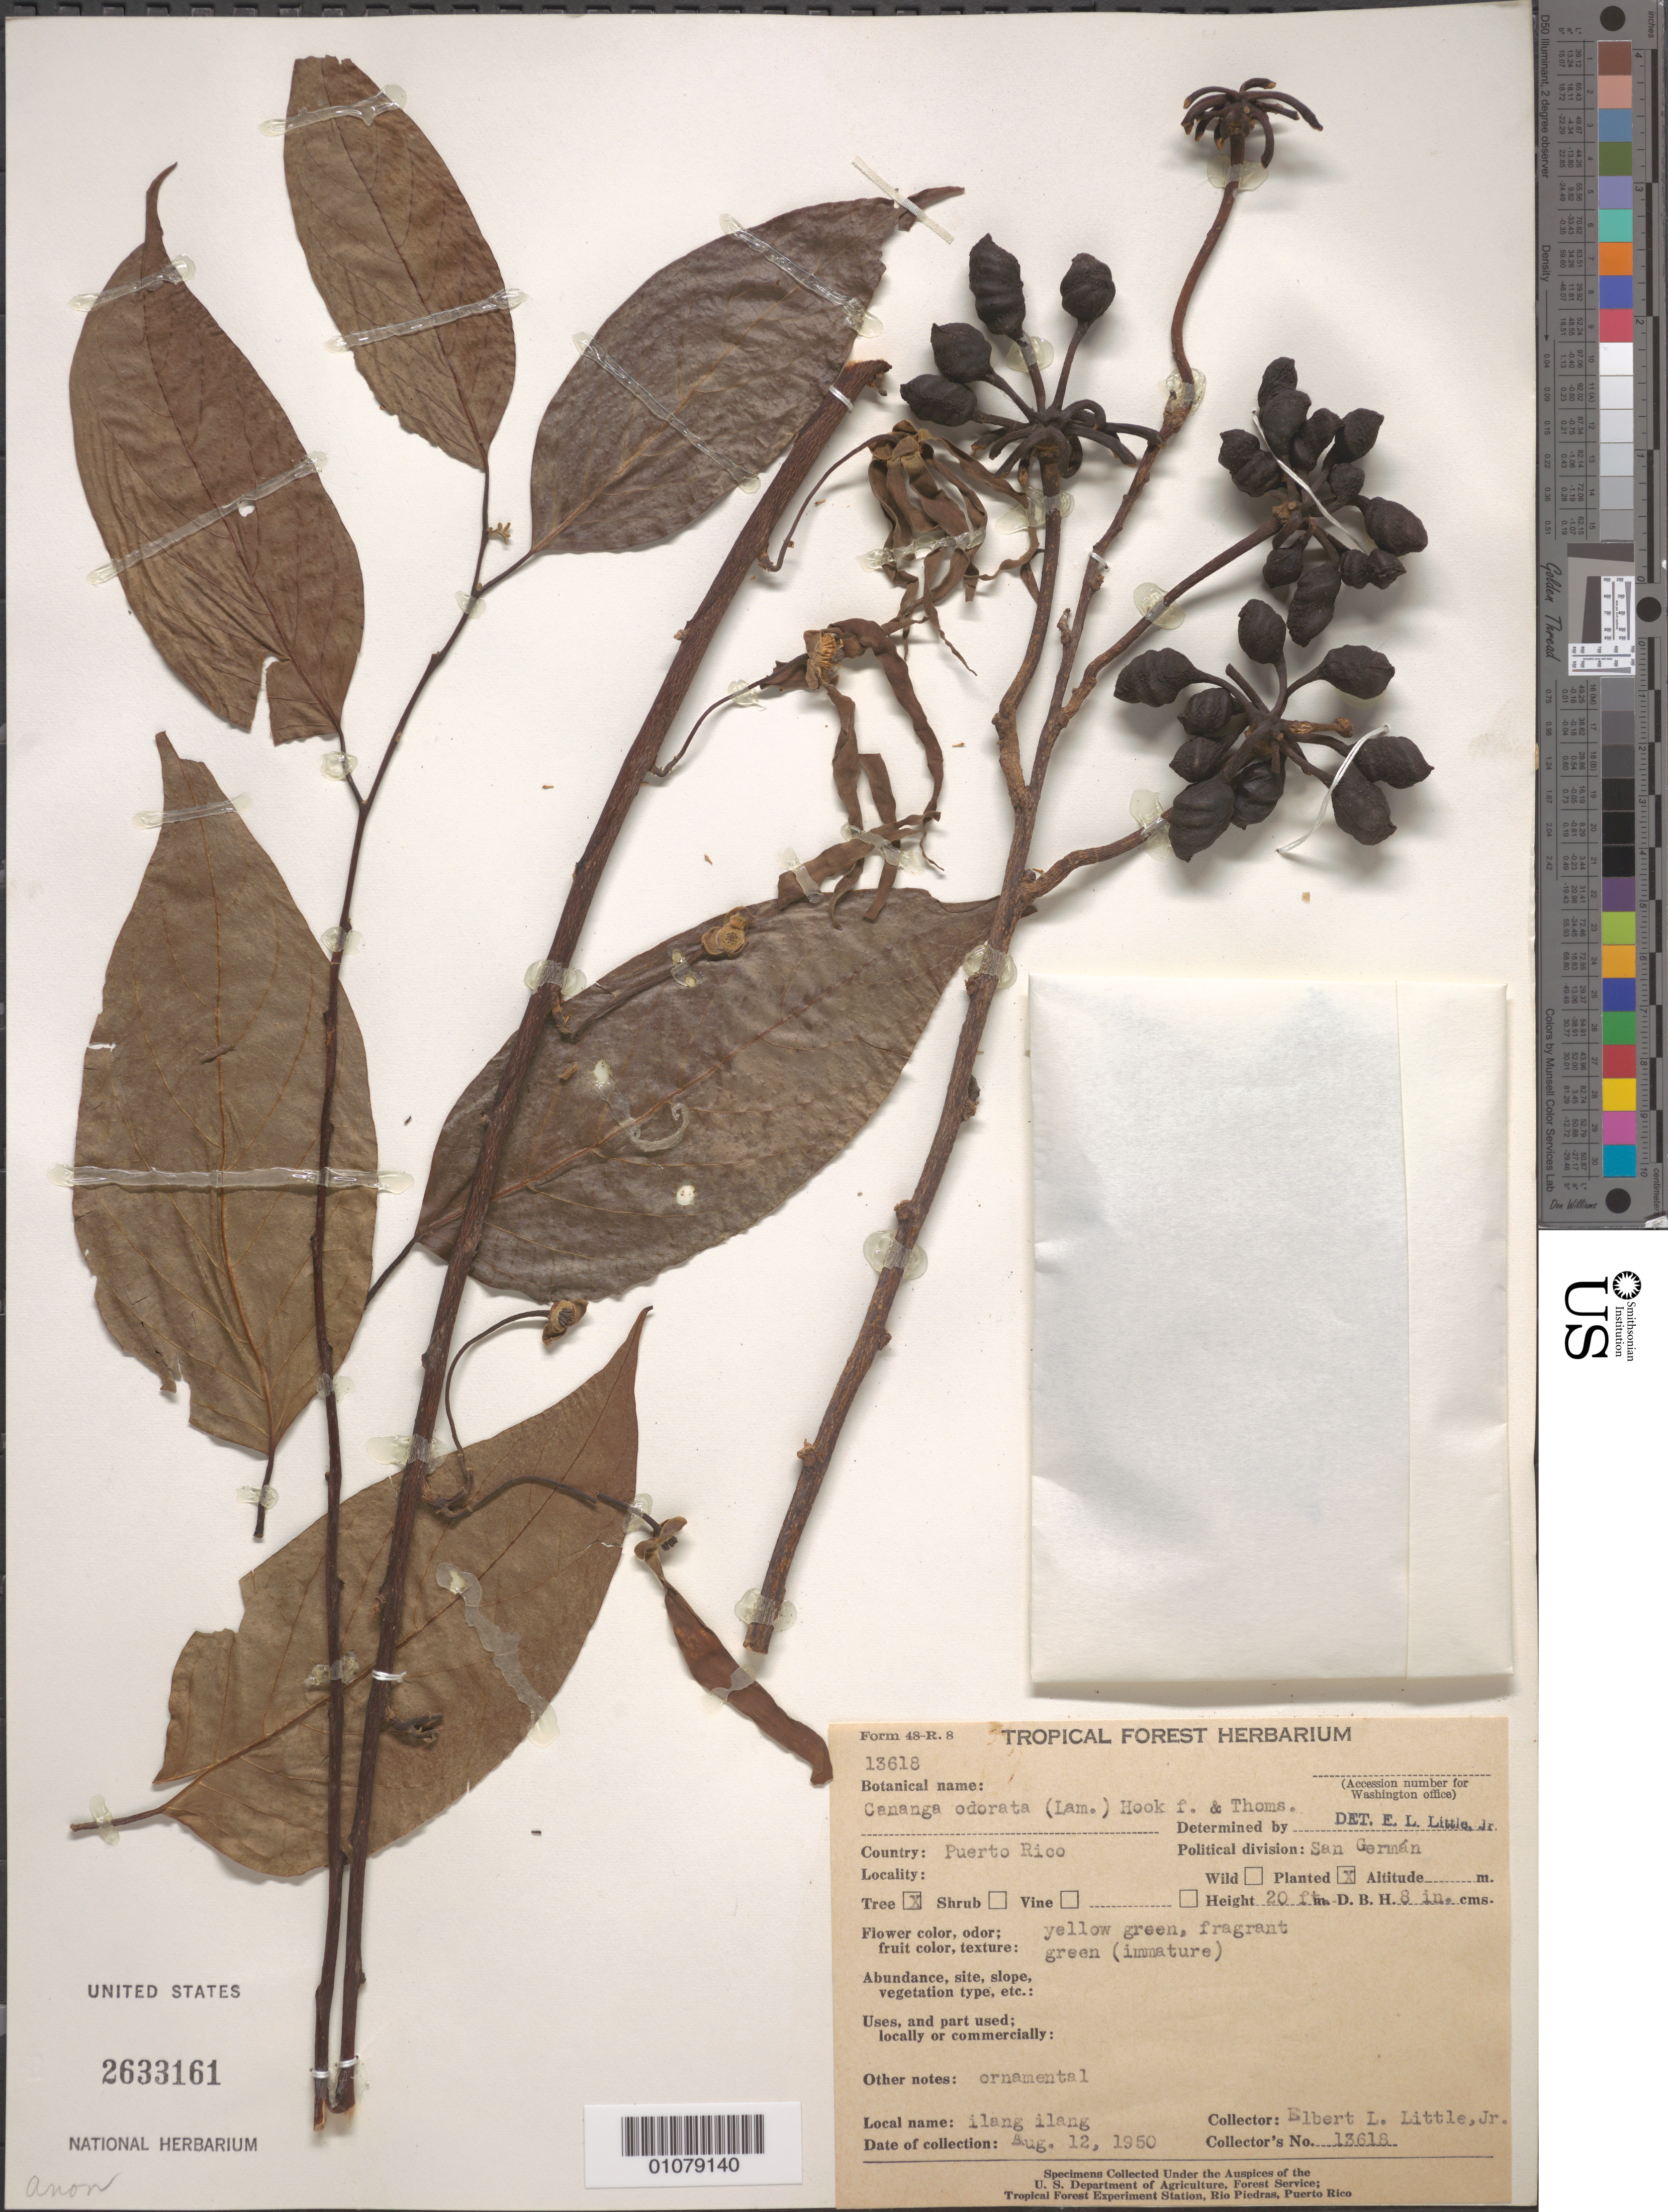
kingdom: Plantae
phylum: Tracheophyta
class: Magnoliopsida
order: Magnoliales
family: Annonaceae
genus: Cananga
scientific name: Cananga odorata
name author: (Lam.) Hook. f. & Thomson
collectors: E. L. Little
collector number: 13618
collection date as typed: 12 Aug 1950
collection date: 1950-08-12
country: Puerto Rico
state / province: San Germán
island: Puerto Rico I.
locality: San German, Puerto Rico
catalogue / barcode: US 2633161